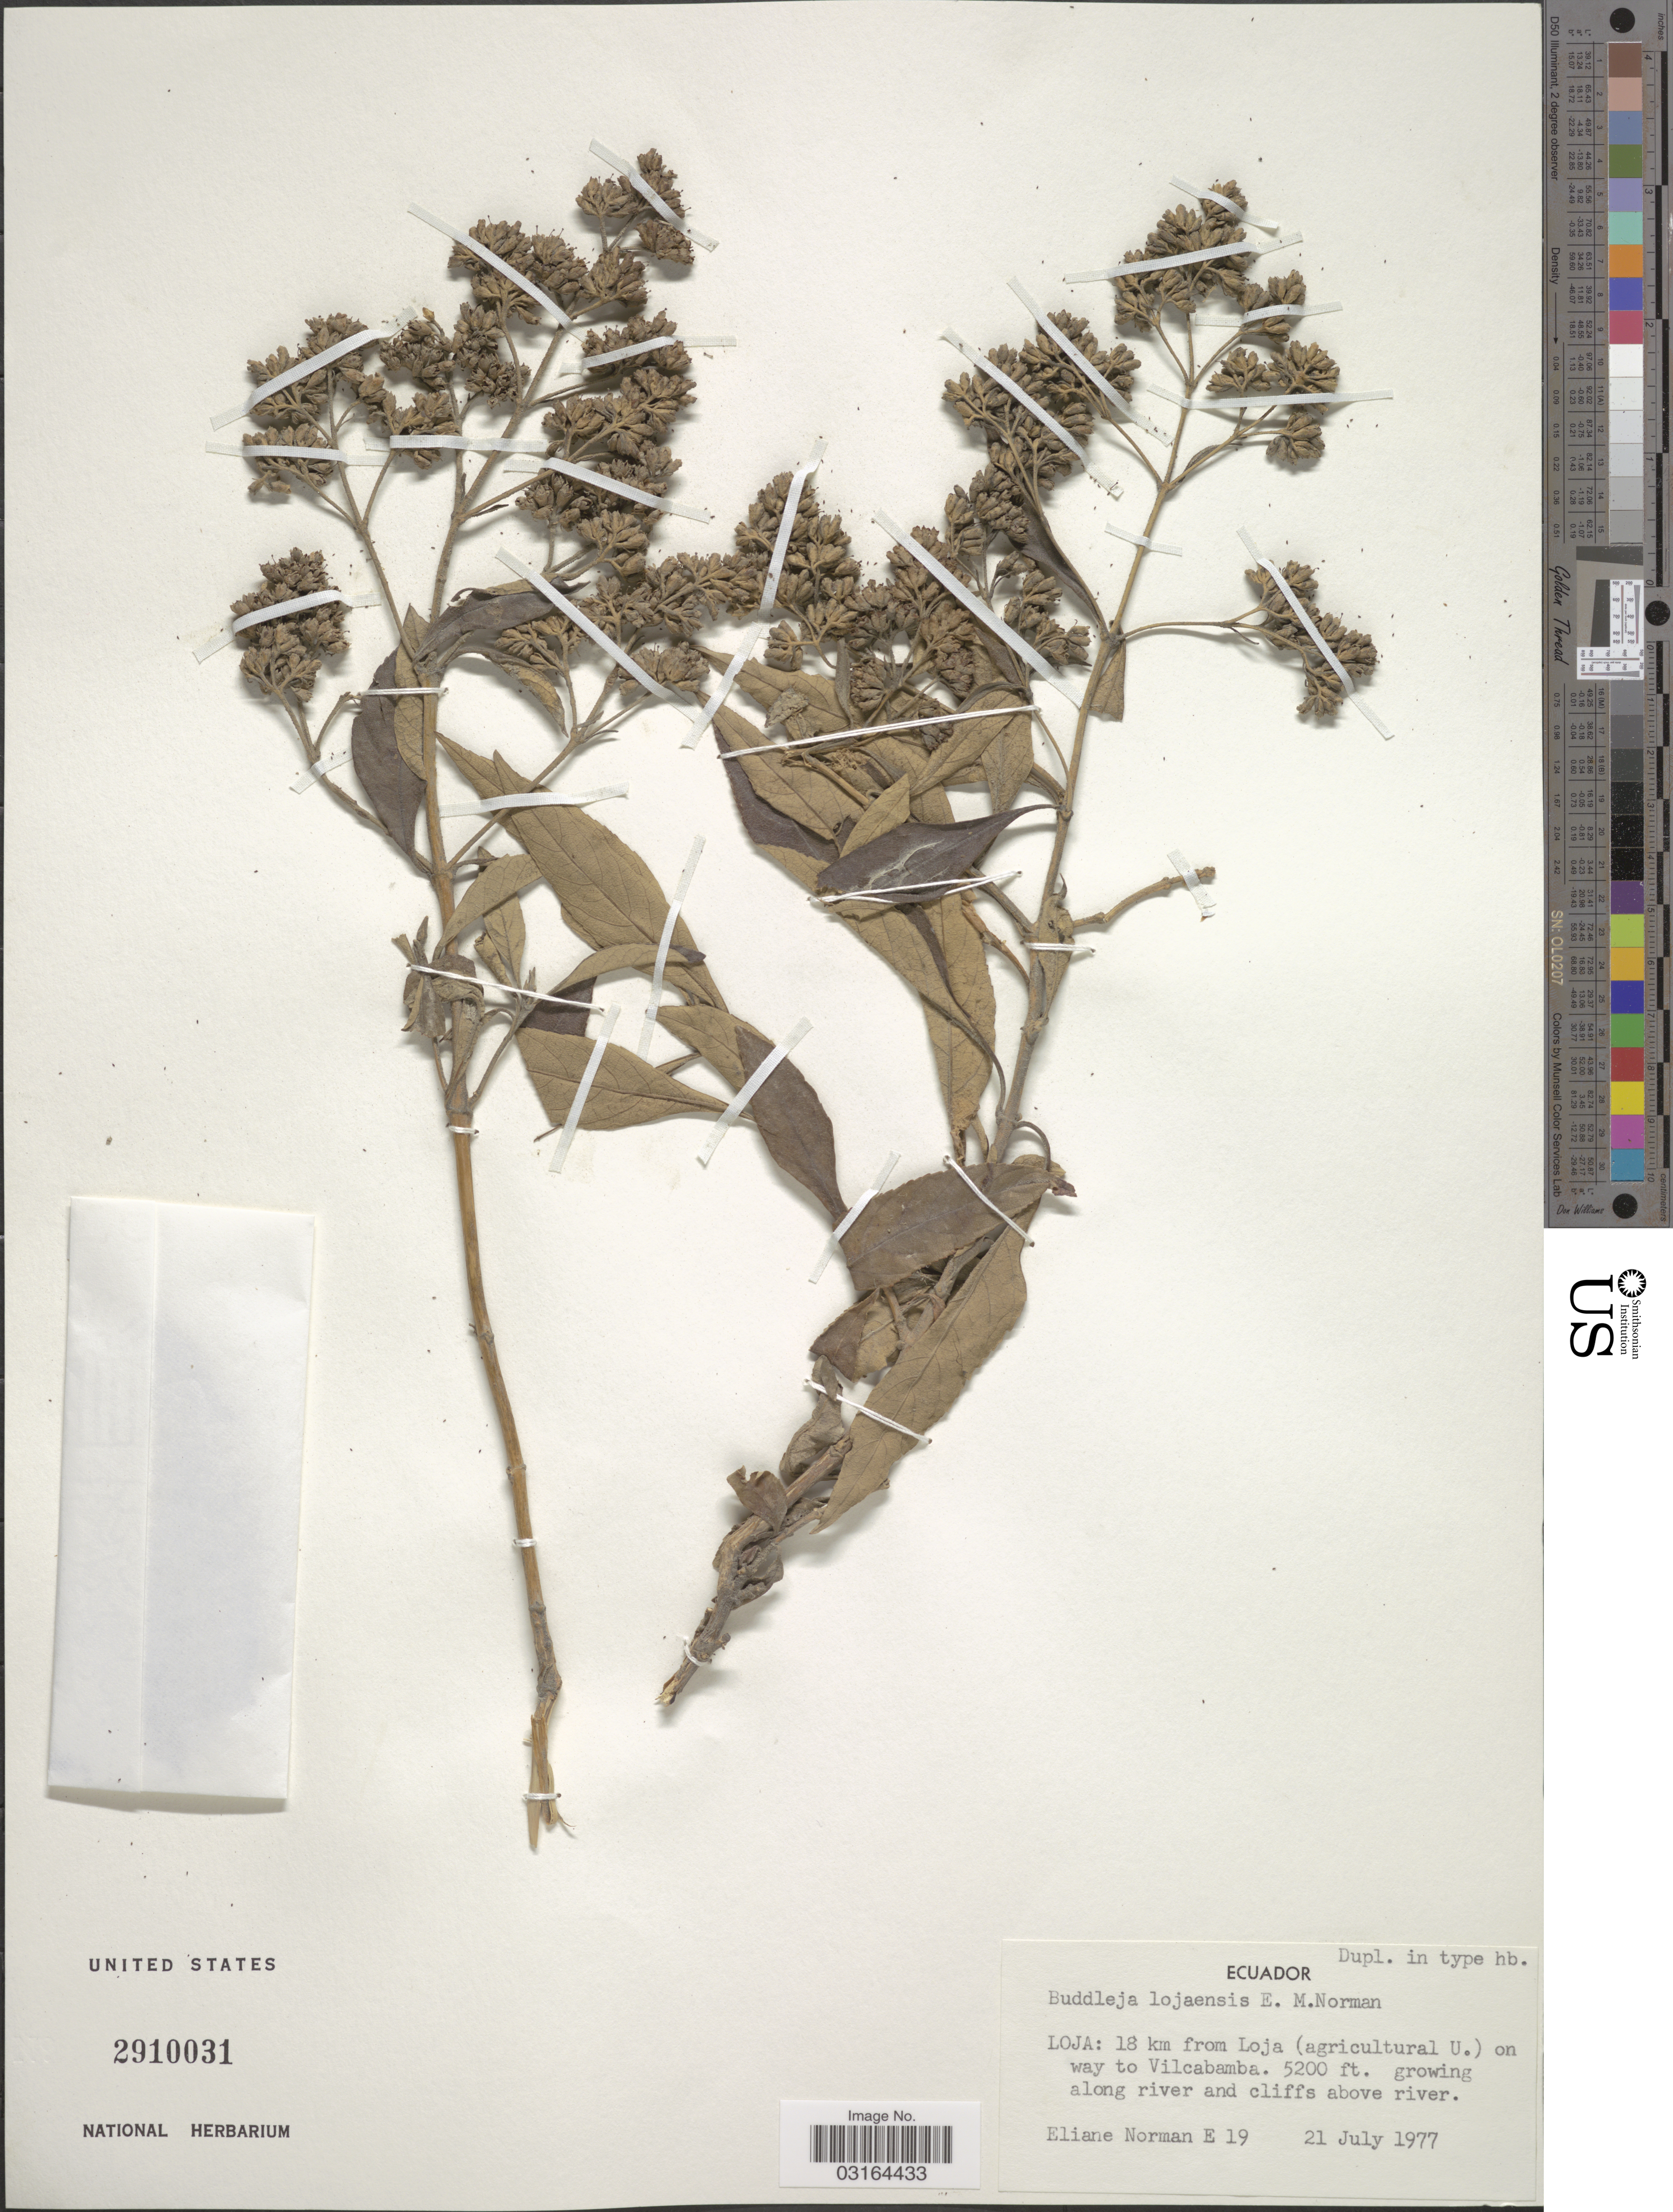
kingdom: Plantae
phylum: Tracheophyta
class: Magnoliopsida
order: Lamiales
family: Scrophulariaceae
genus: Buddleja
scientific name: Buddleja lojensis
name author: E.M. Norman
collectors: E. Norman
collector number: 19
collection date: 1977-07-21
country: Ecuador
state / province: Loja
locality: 18 km from Loja (agricultural U.) on way to Vilcabamba.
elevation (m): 1585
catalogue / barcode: US 2910031